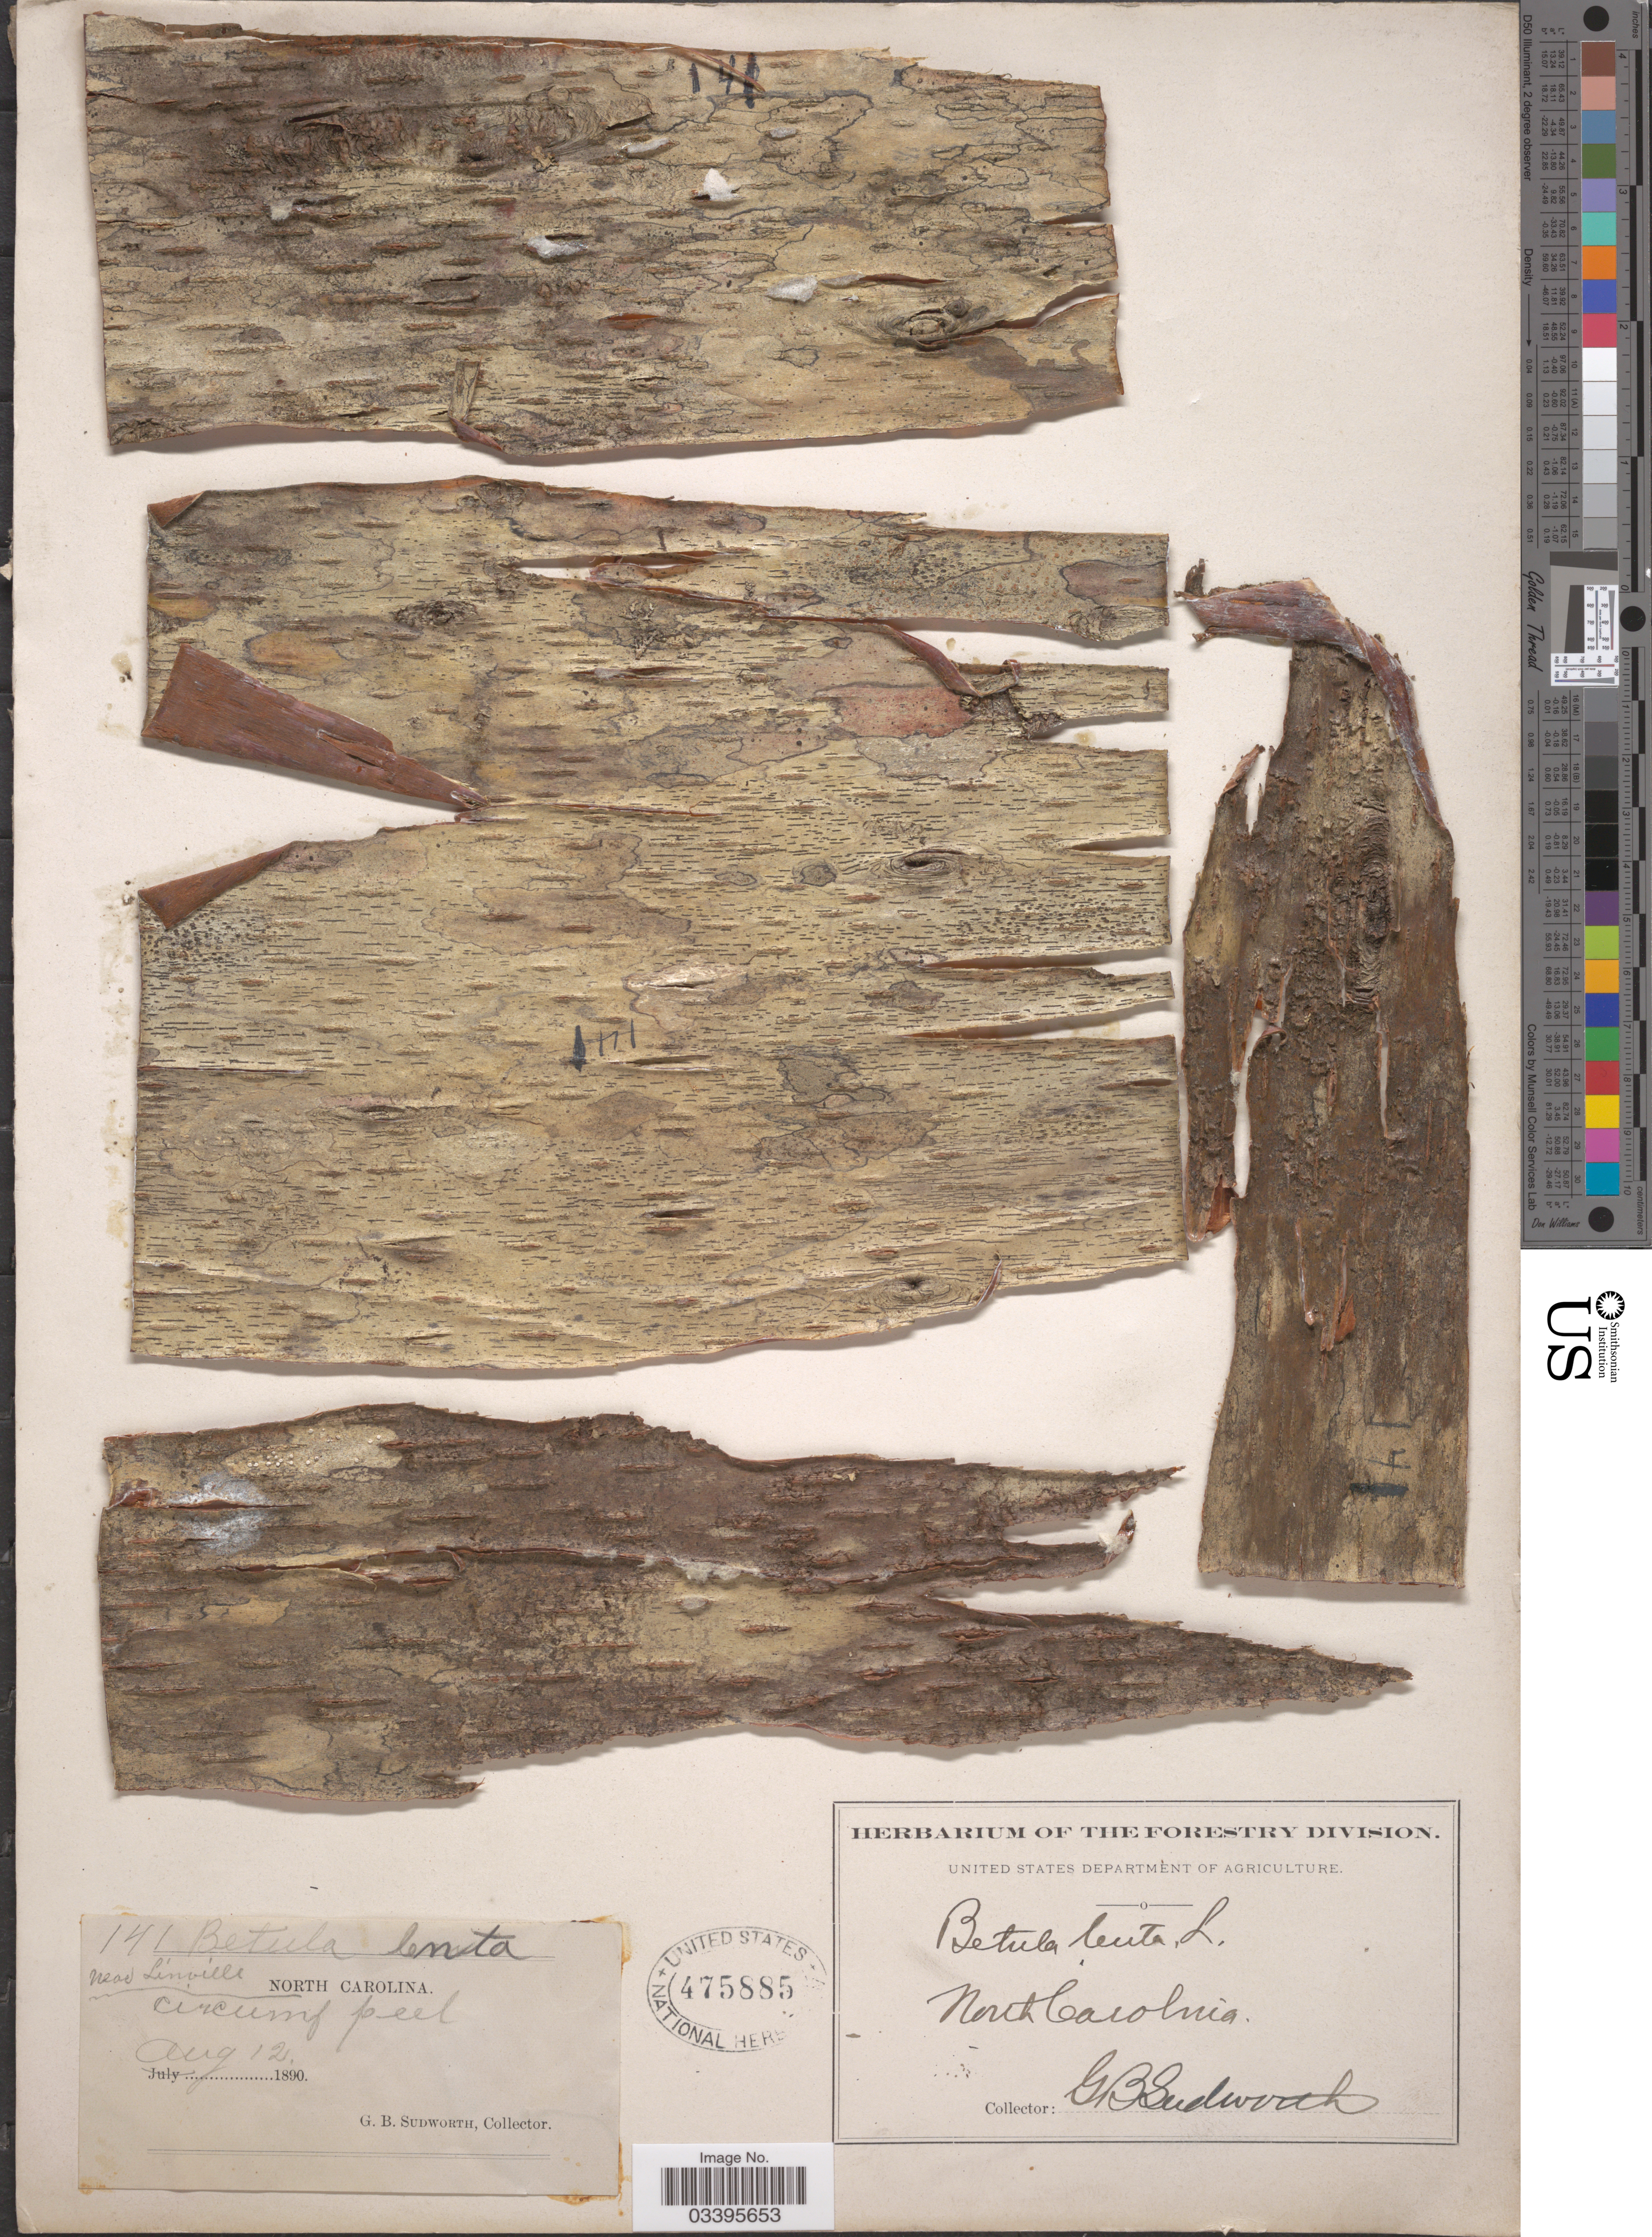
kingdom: Plantae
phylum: Tracheophyta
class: Magnoliopsida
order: Fagales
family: Betulaceae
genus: Betula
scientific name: Betula lenta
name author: L.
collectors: G. B. Sudworth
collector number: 141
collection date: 1890-08-12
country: United States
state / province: North Carolina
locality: Near Linville.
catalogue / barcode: US 475885